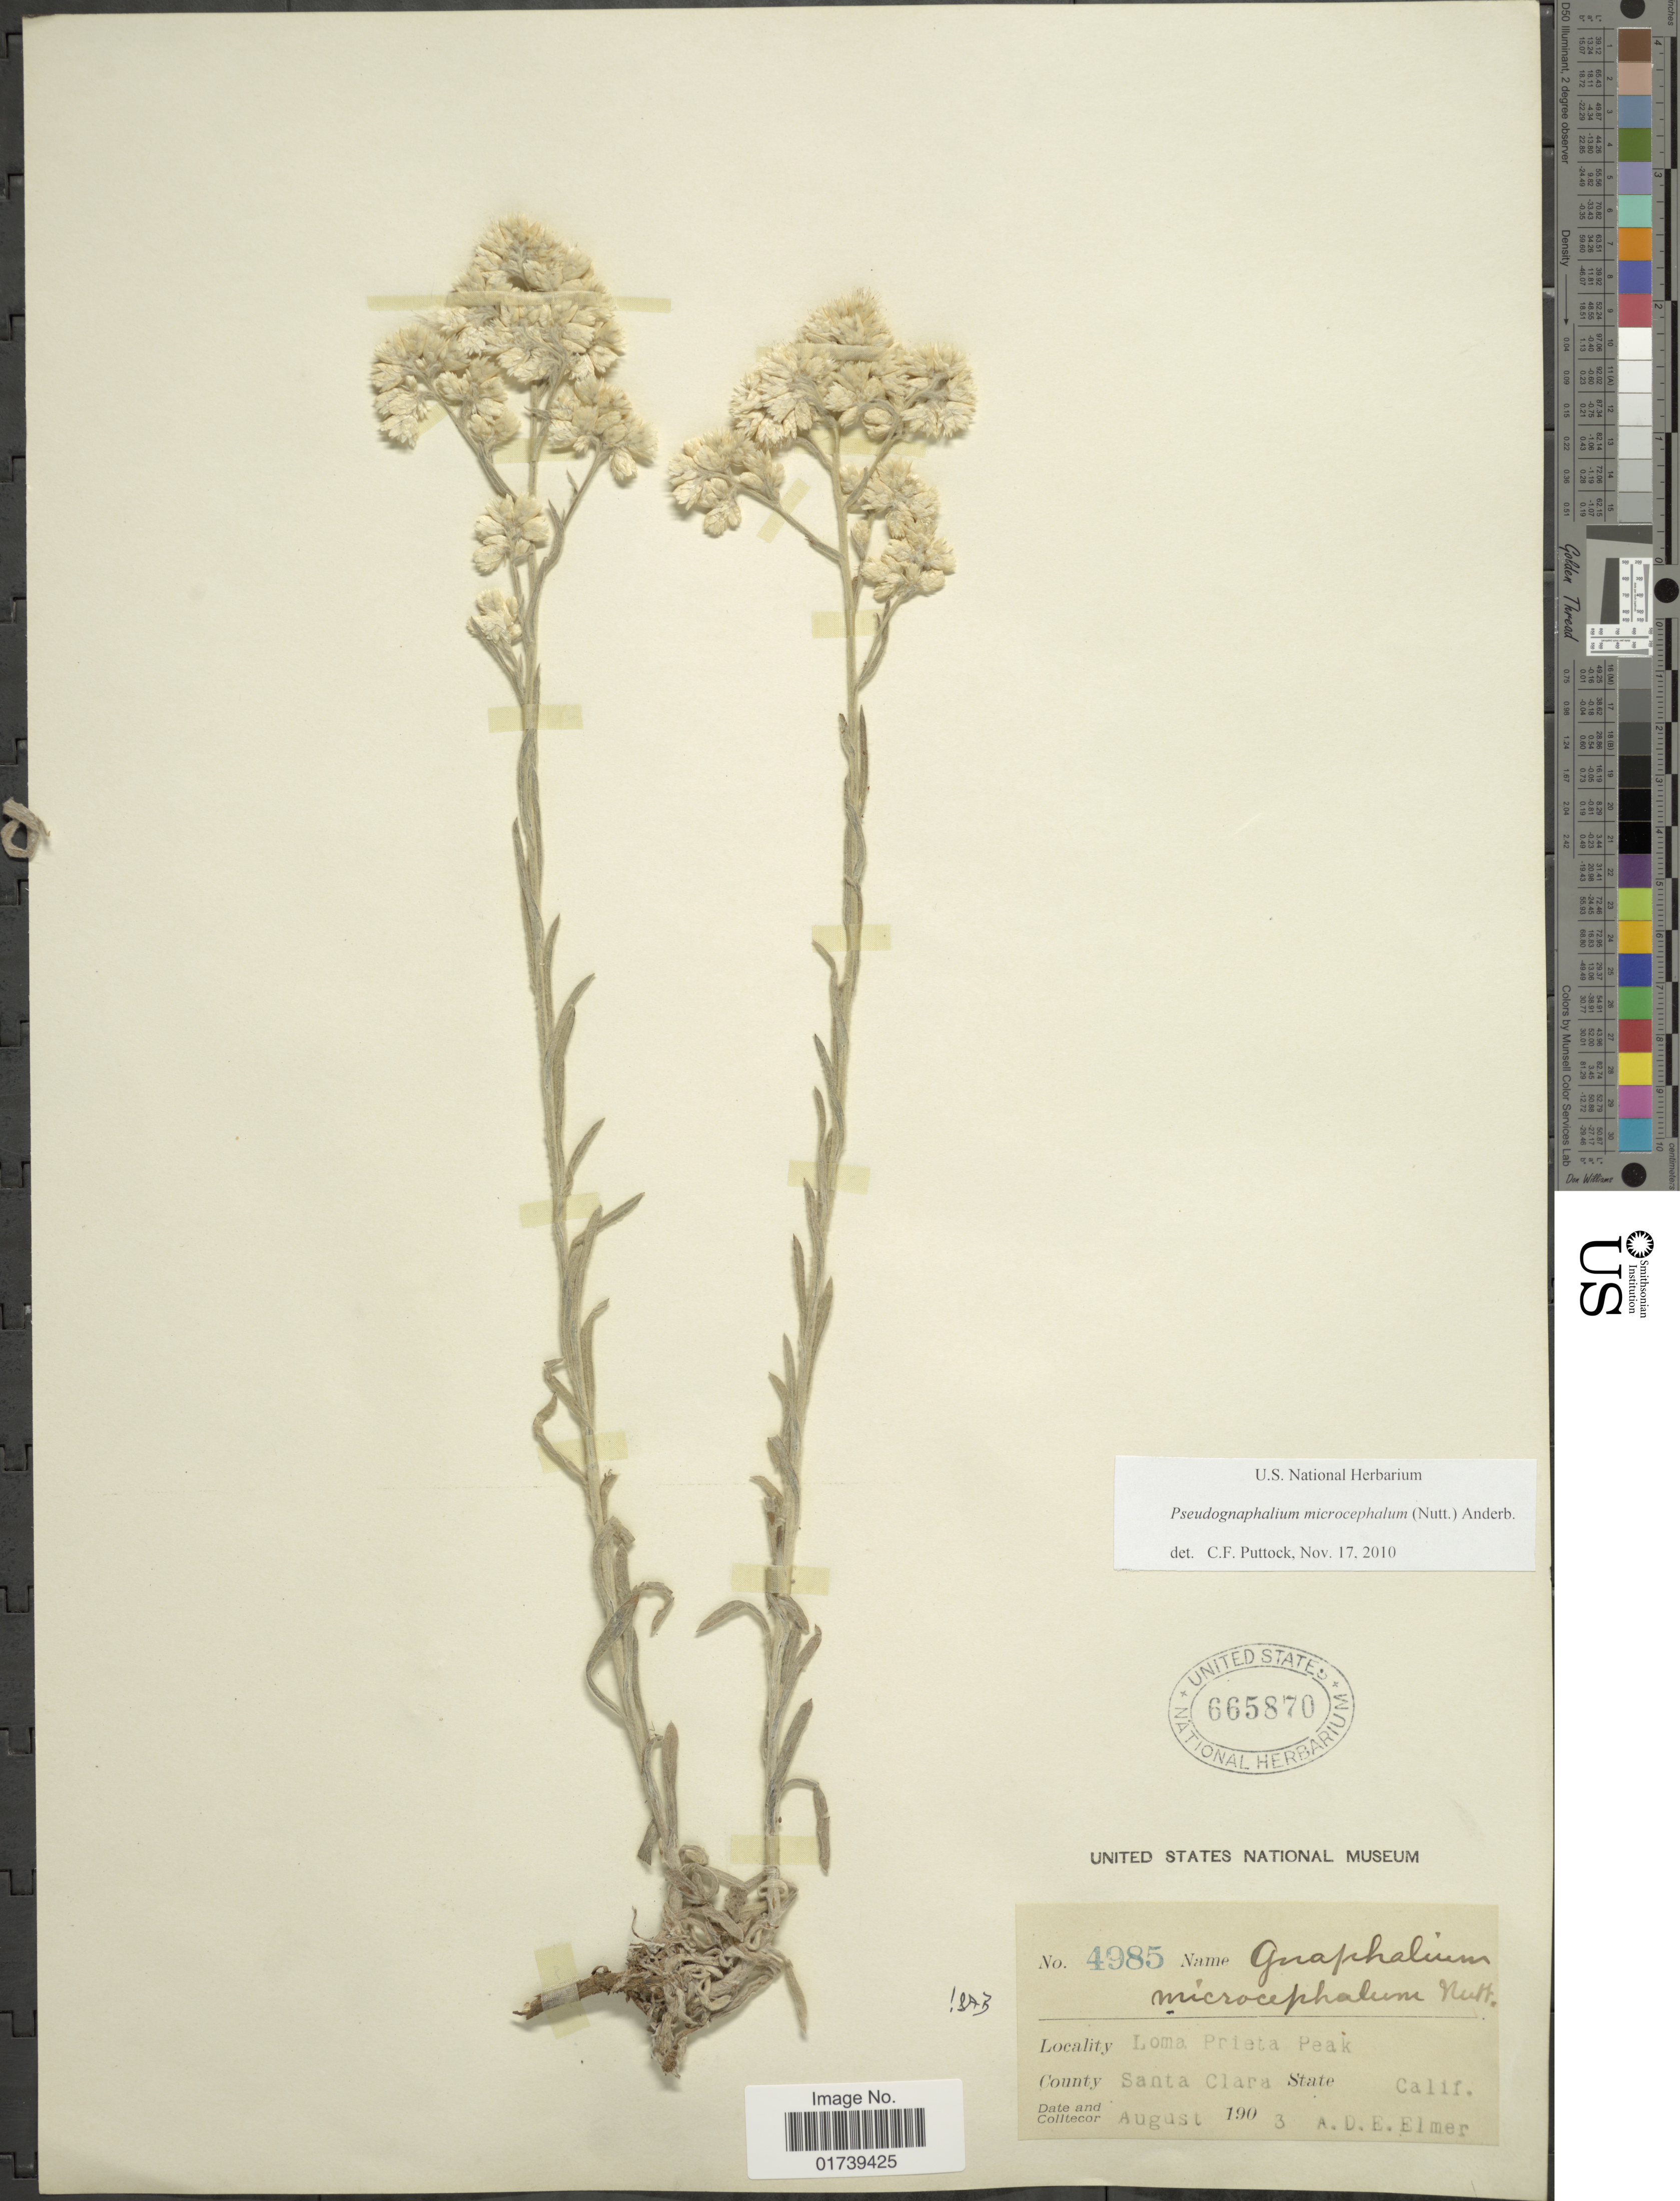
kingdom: Plantae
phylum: Tracheophyta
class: Magnoliopsida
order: Asterales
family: Asteraceae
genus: Pseudognaphalium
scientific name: Pseudognaphalium microcephalum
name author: (Nutt.) Anderb.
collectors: A. D. E. Elmer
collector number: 4985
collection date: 1903-08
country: United States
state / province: California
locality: Loma Prieta Peak, Santa Clara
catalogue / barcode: US 665870